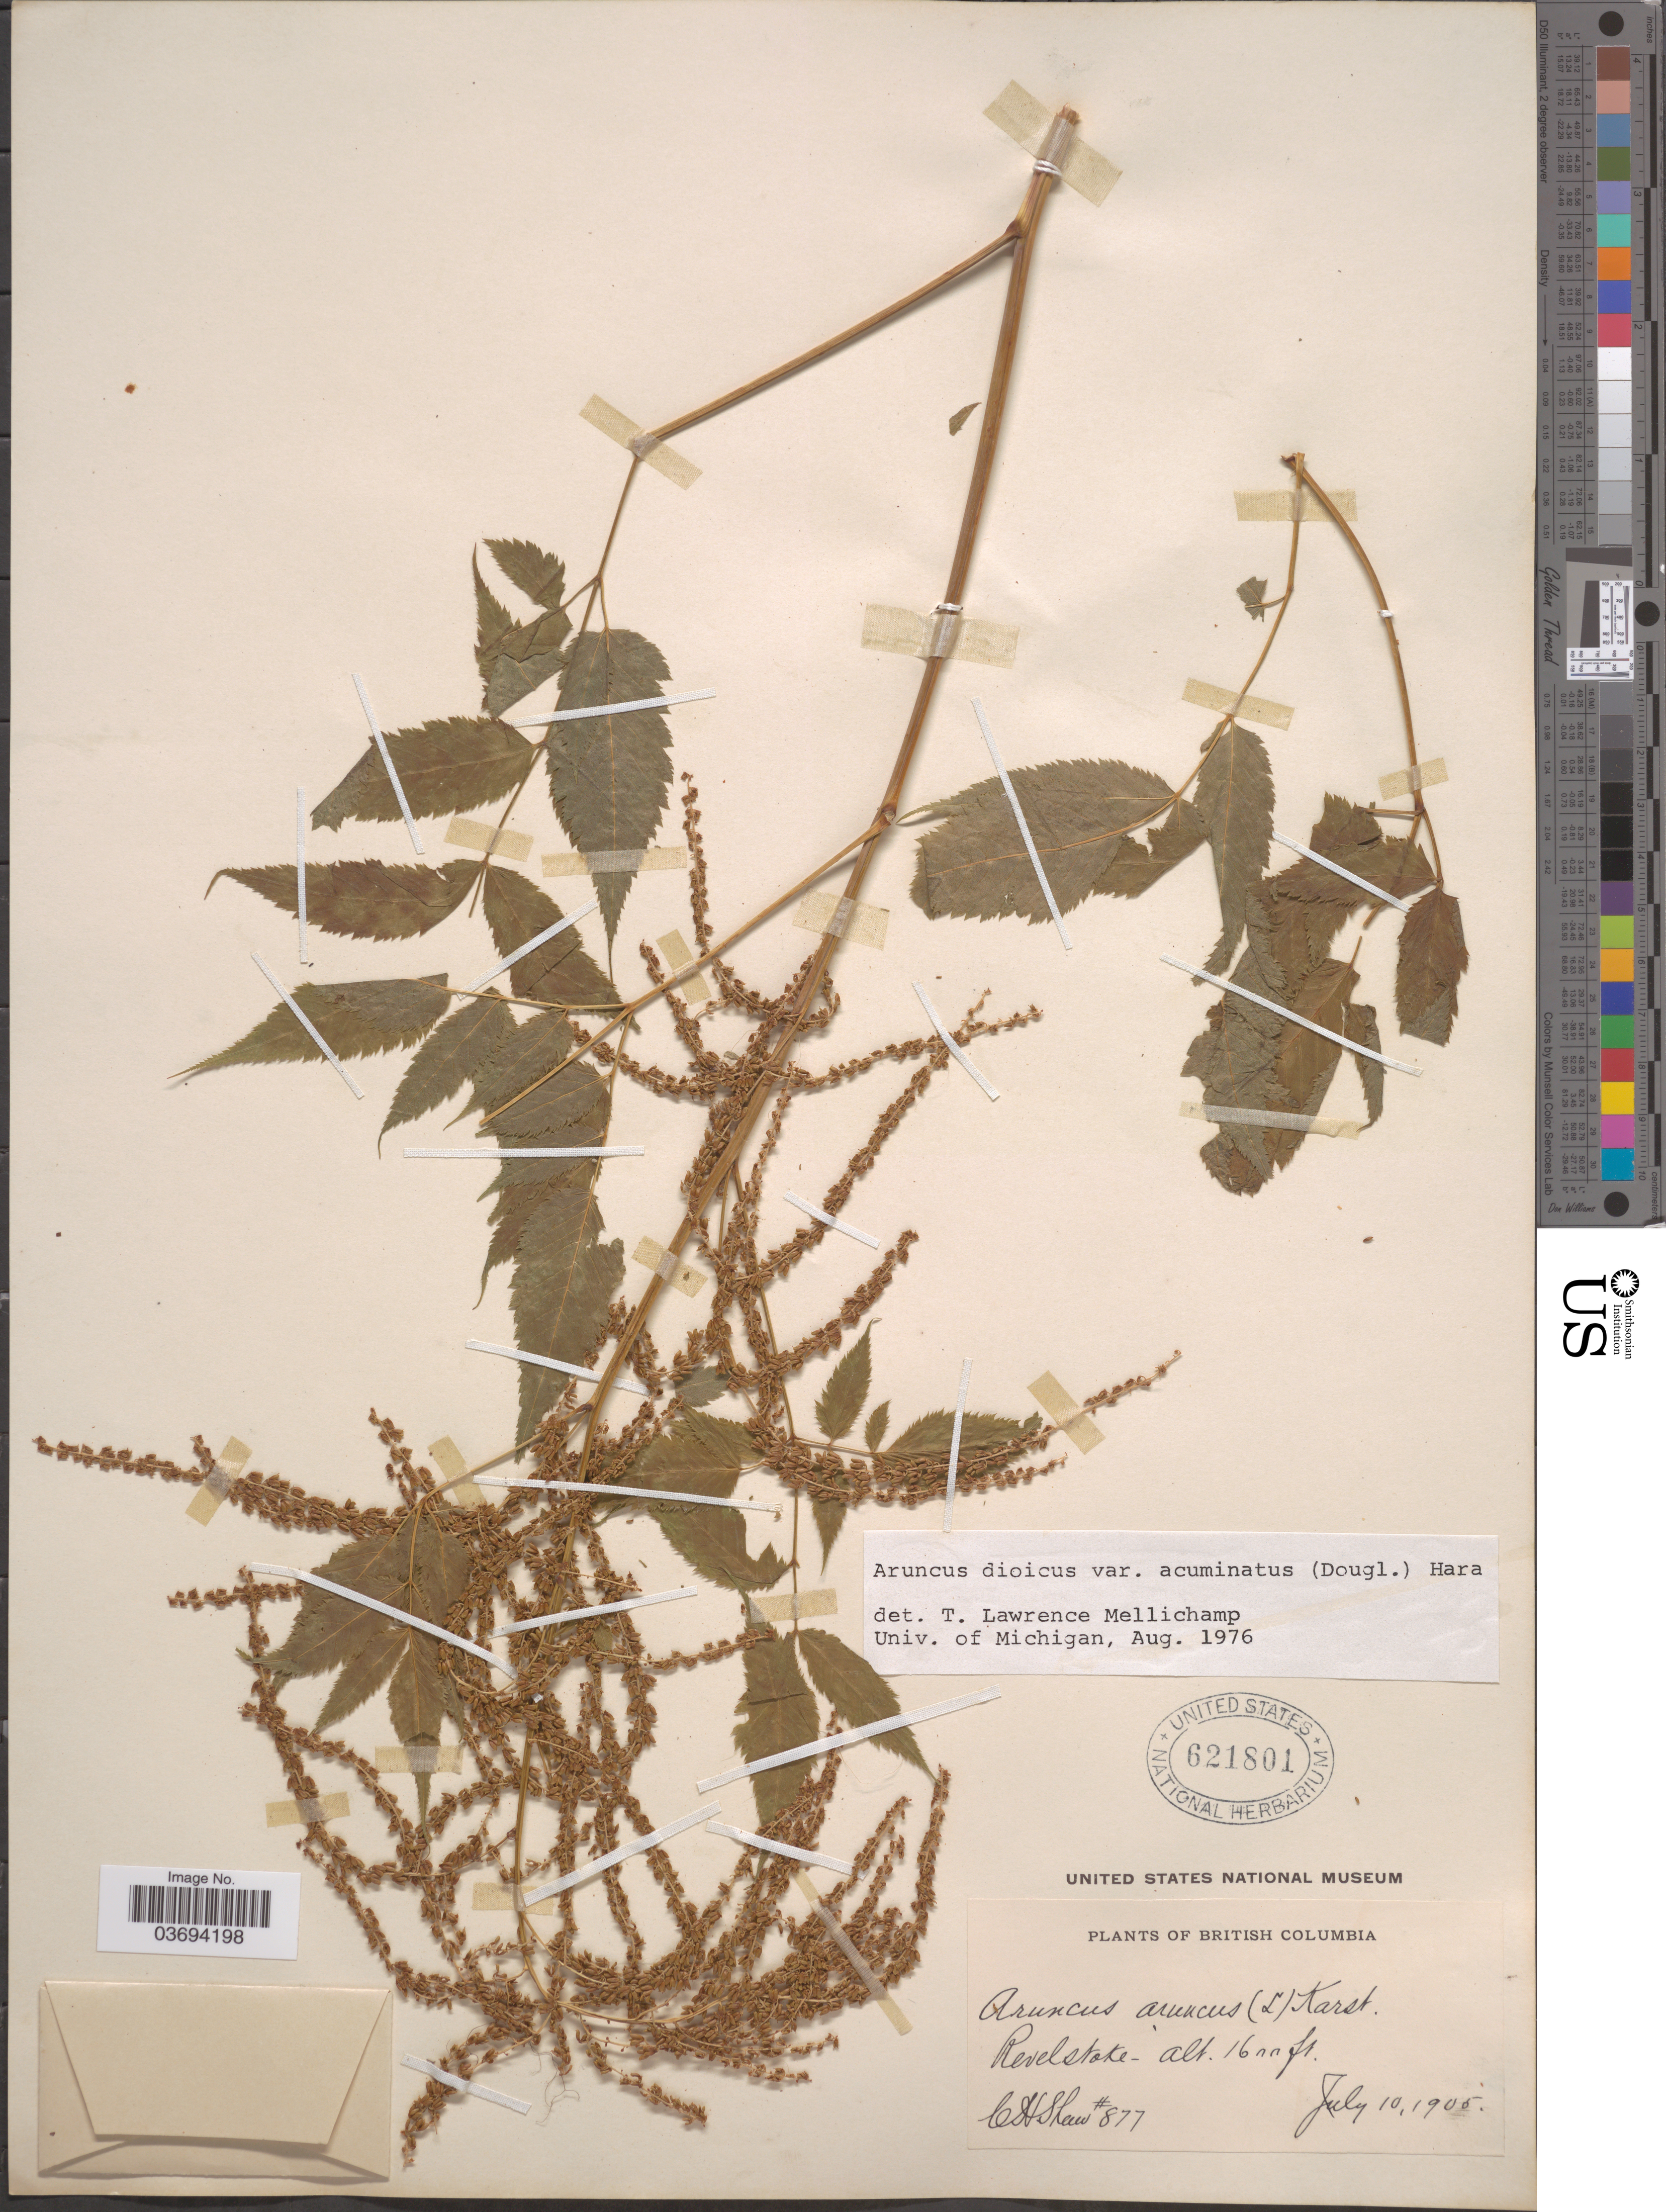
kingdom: Plantae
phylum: Tracheophyta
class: Magnoliopsida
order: Rosales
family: Rosaceae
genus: Aruncus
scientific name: Aruncus dioicus var. acuminatus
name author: (Rydb.) H. Hara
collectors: C. H. Shaw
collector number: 877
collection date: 1905-07-10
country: Canada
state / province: British Columbia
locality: Revelstoke.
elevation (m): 488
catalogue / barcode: US 621801